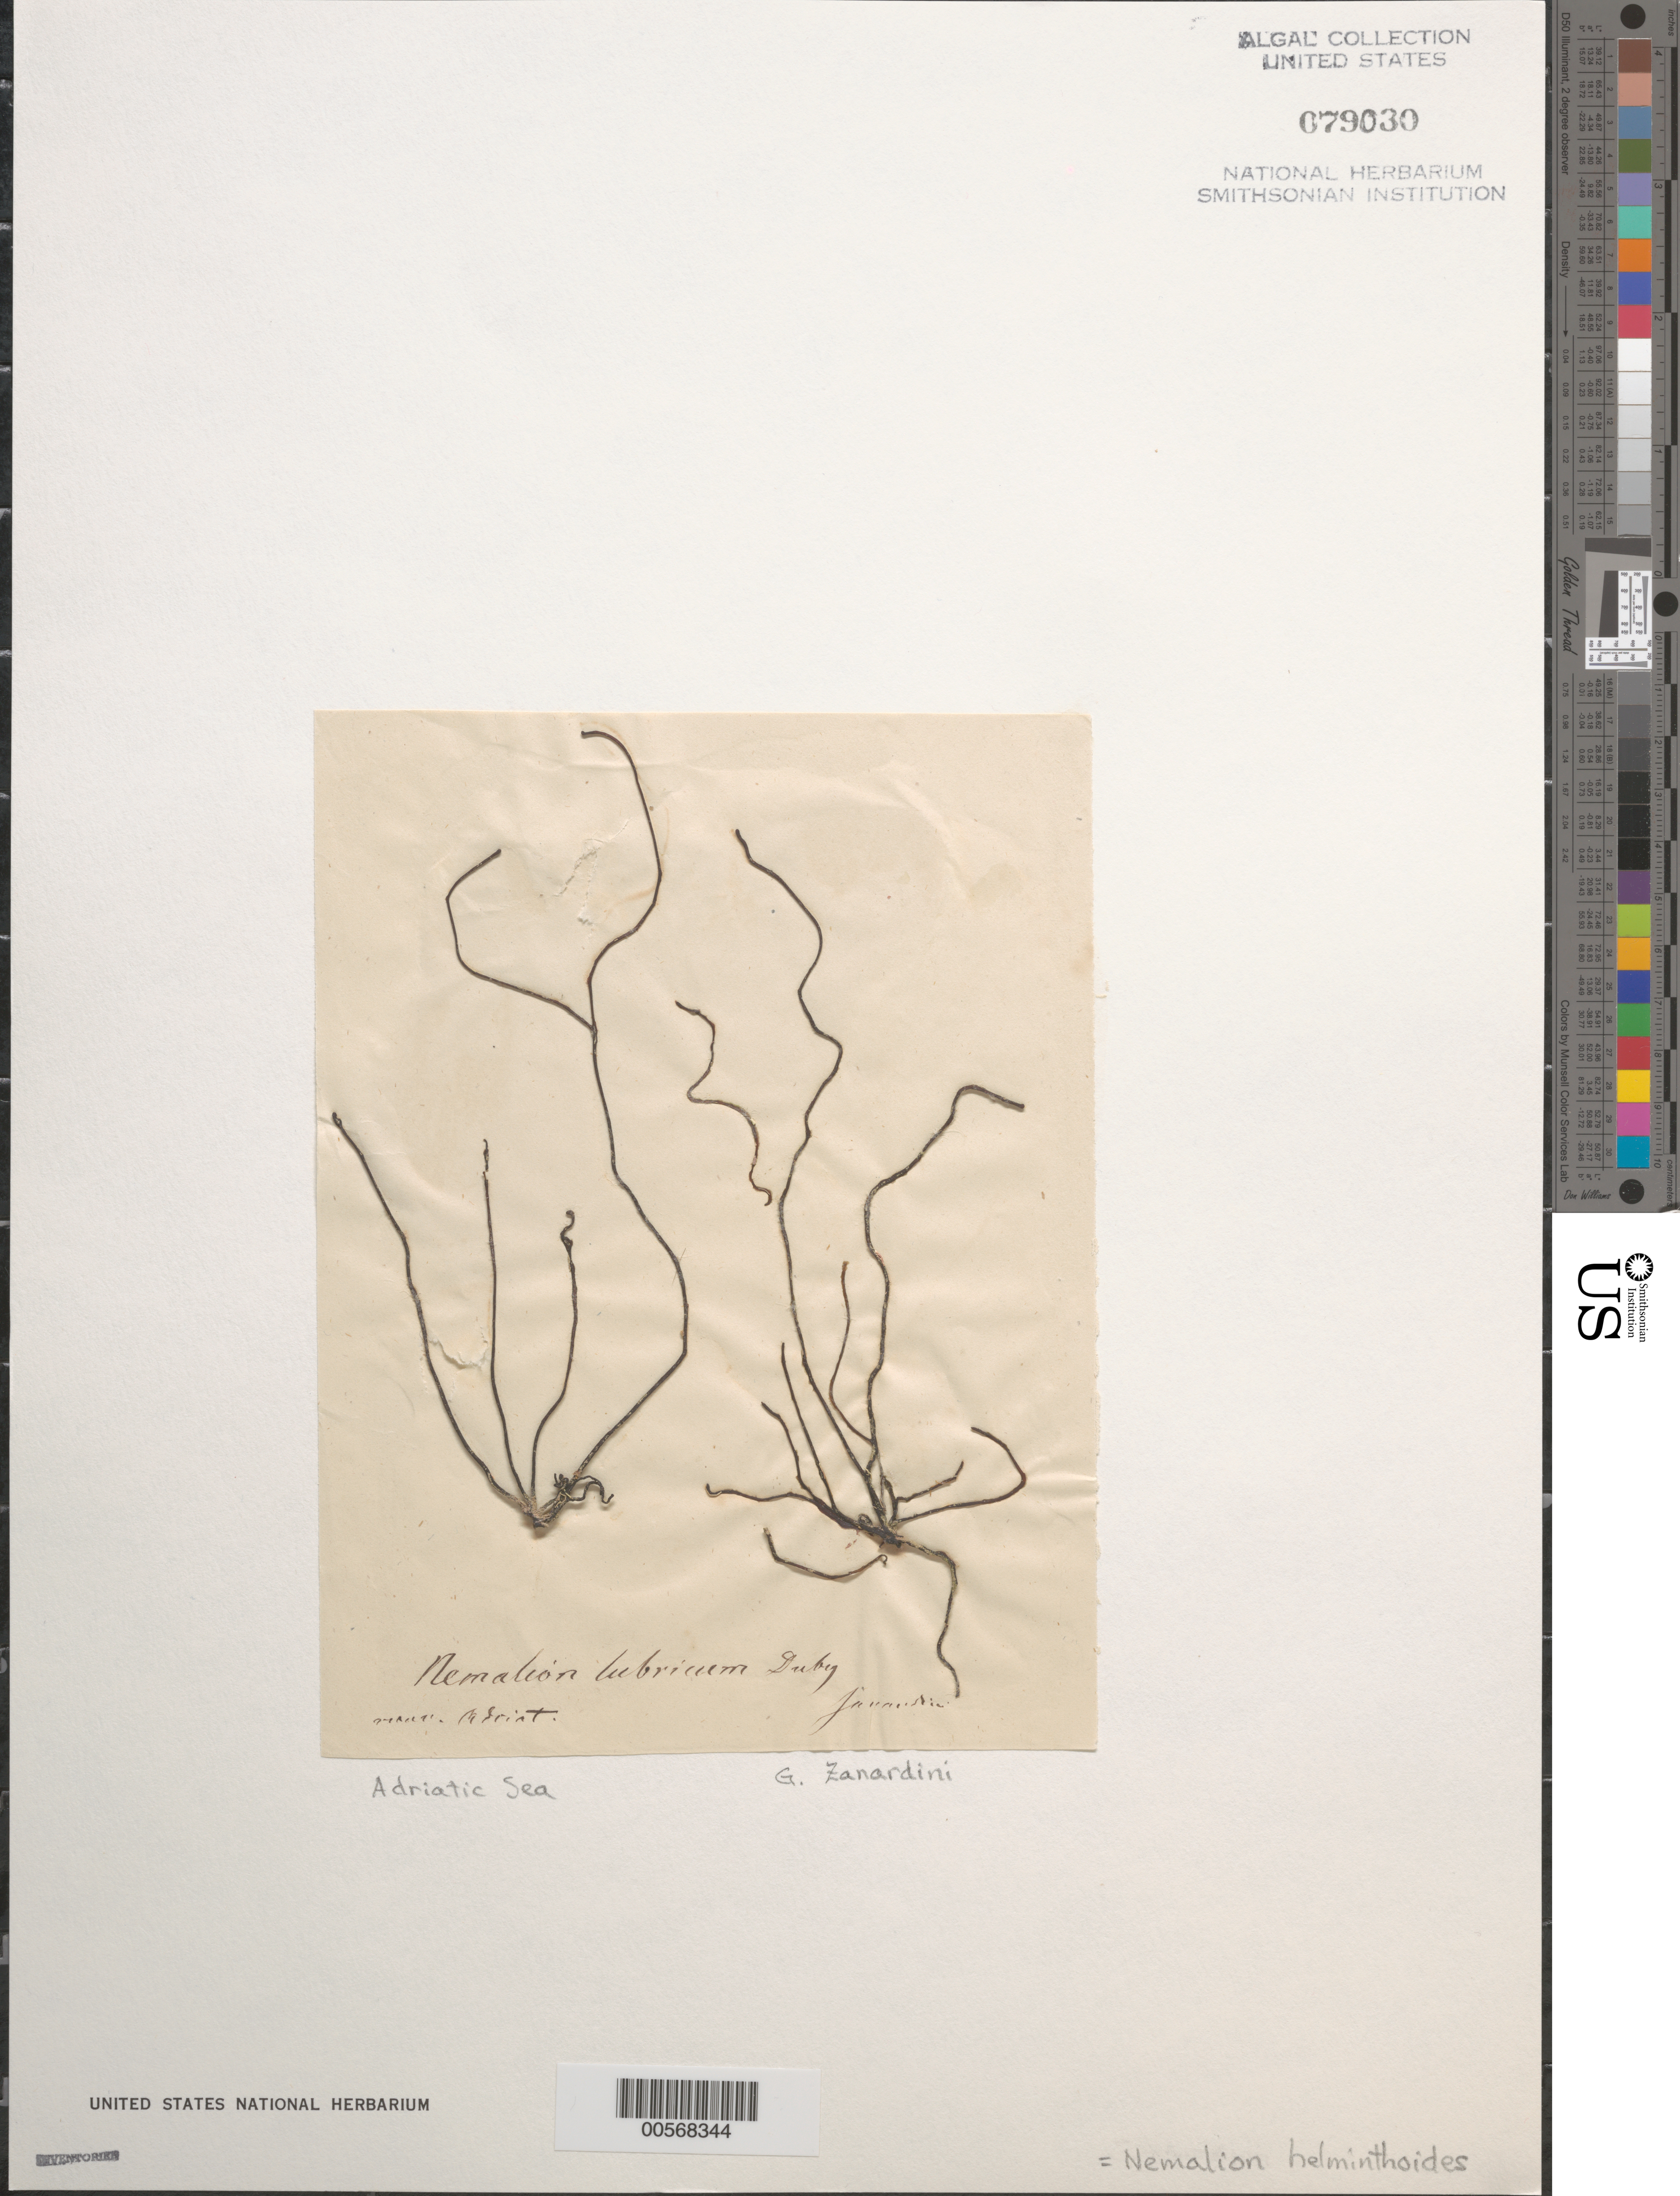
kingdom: Plantae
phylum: Rhodophyta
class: Florideophyceae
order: Nemaliales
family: Nemaliaceae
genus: Nemalion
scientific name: Nemalion multifidum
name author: (Lyngb.) Chauvin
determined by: Algae name updating Project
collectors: G. Zanardini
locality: Adriatic sea (mar. adriat.)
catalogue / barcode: US 79030